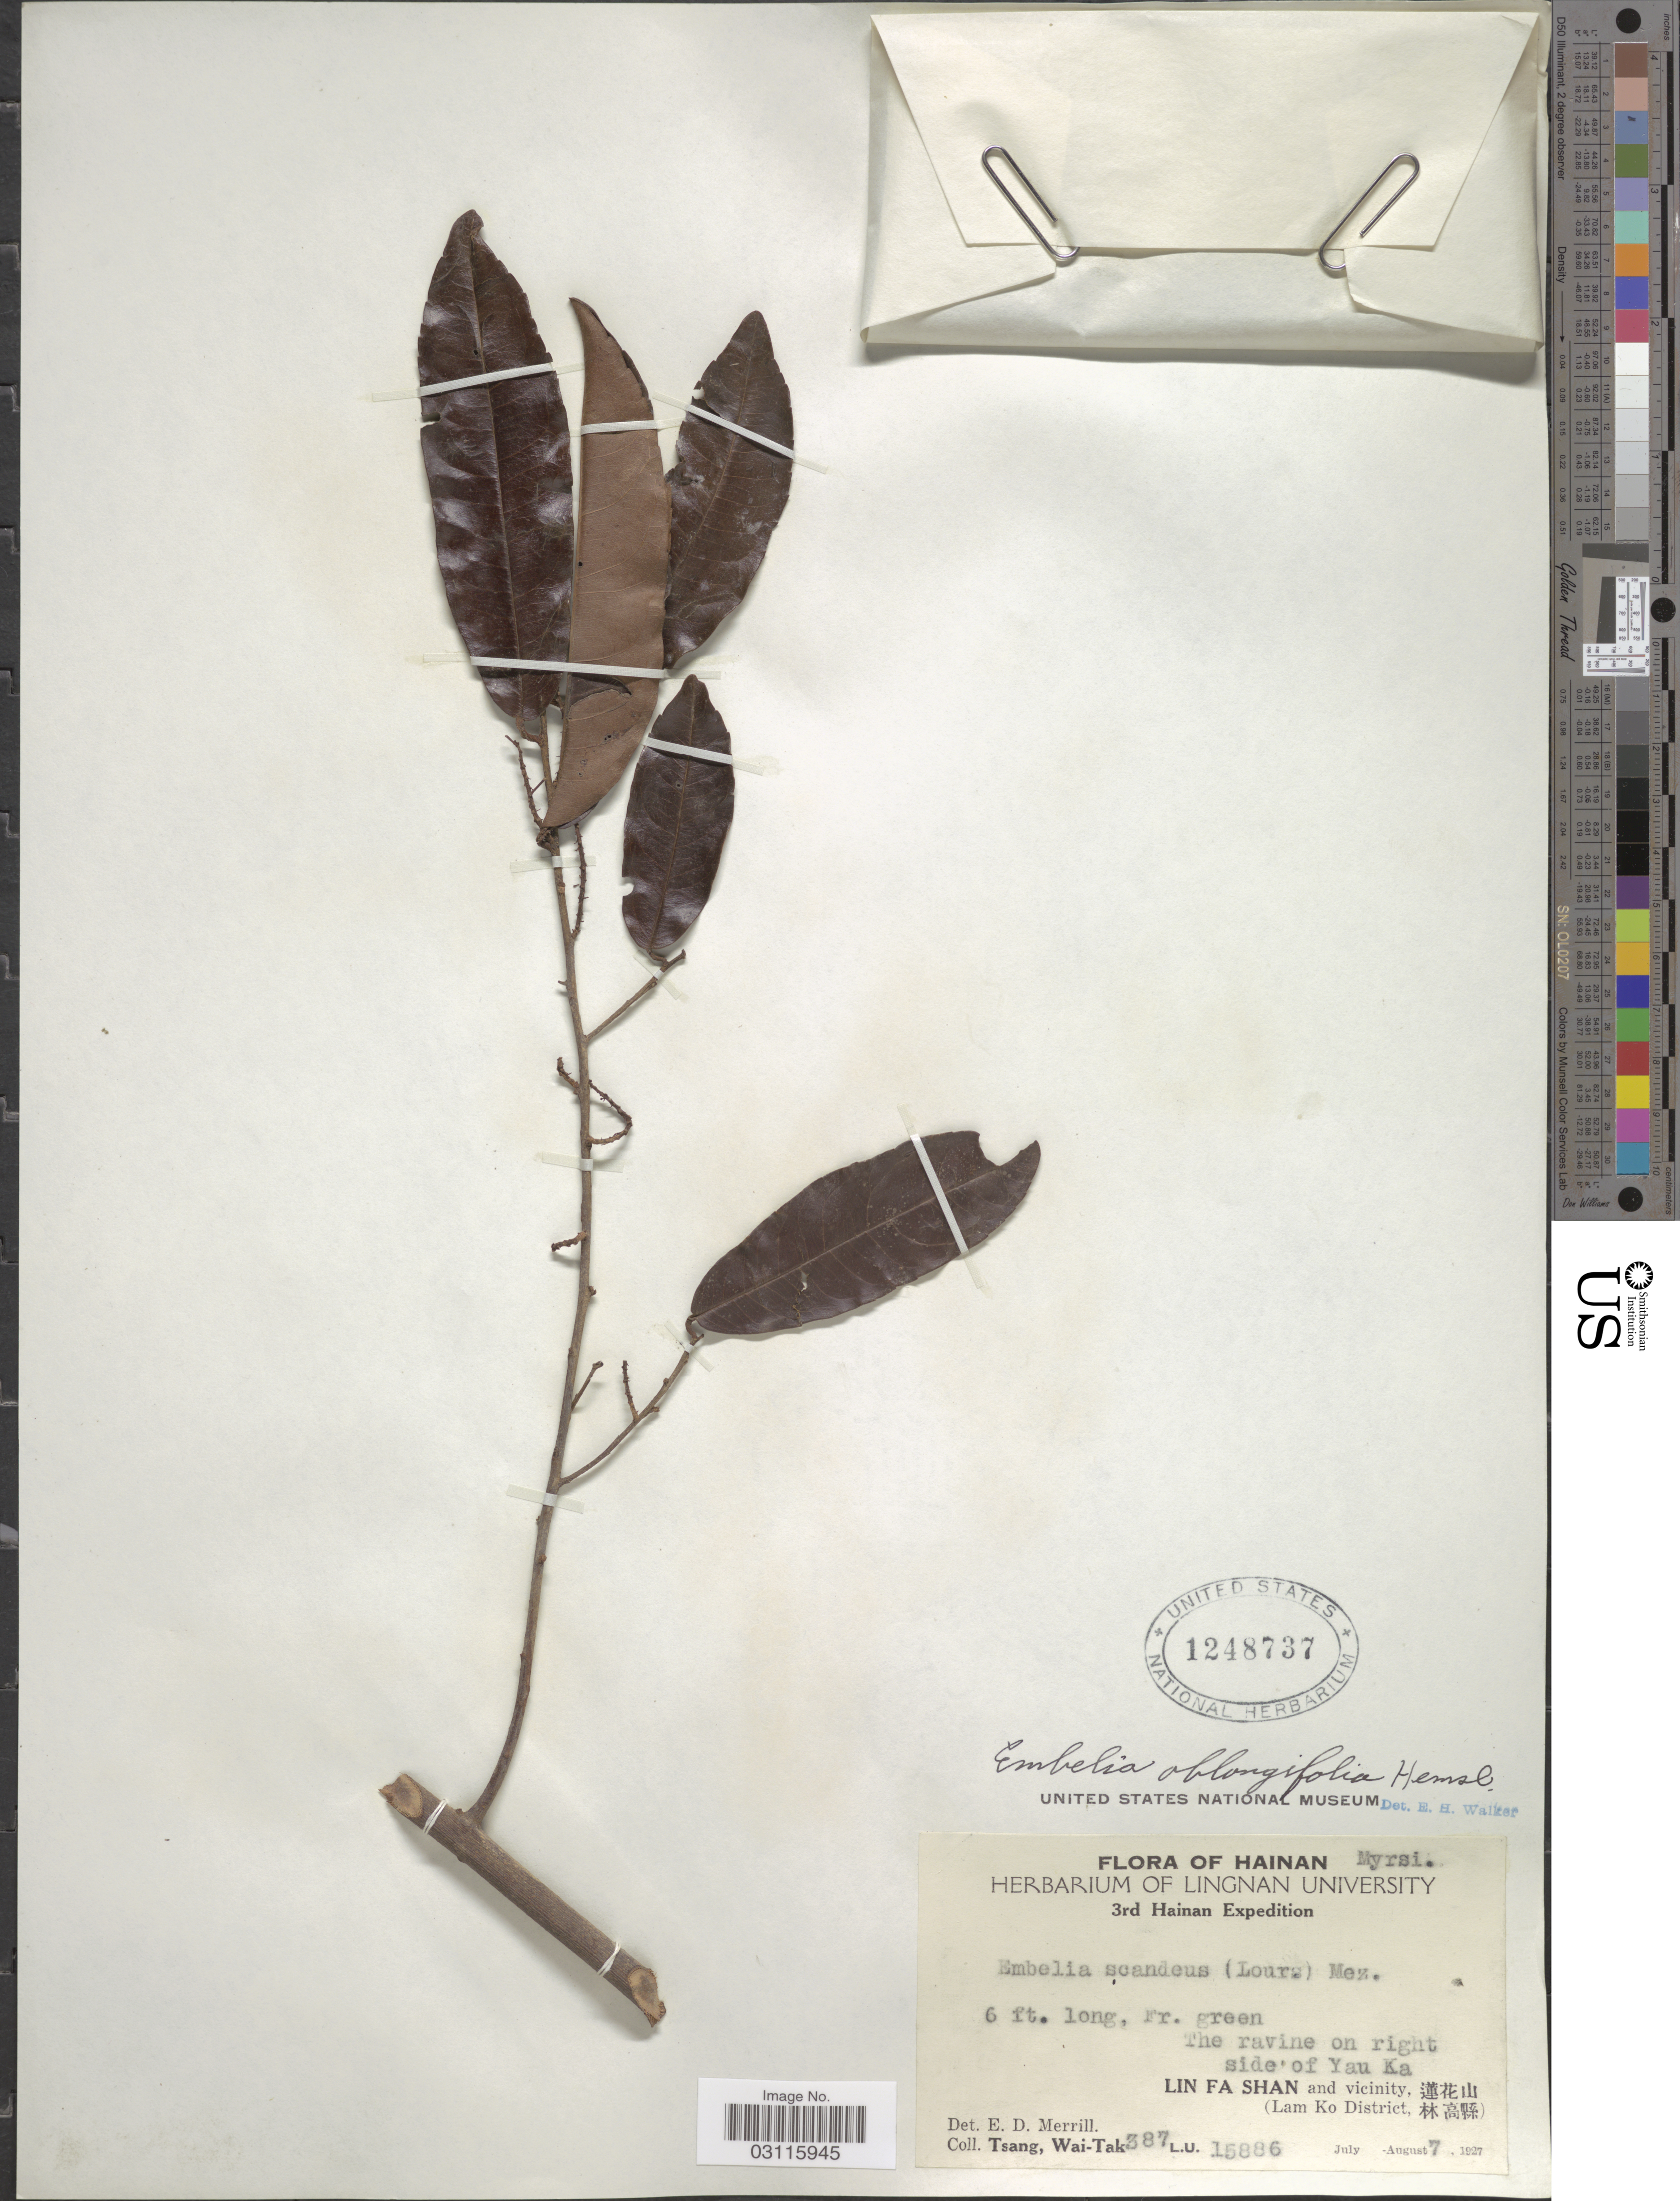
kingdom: Plantae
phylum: Tracheophyta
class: Magnoliopsida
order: Ericales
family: Primulaceae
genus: Embelia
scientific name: Embelia oblongifolia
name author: Hemsl.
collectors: W. T. Tsang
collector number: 387L.U.15886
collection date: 1927-08-07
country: China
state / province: Hainan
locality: The ravine on right side of Yau Ka, Lin Fa Shan and vicinity, X, (Lam Ko District, X).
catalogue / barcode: US 1248737